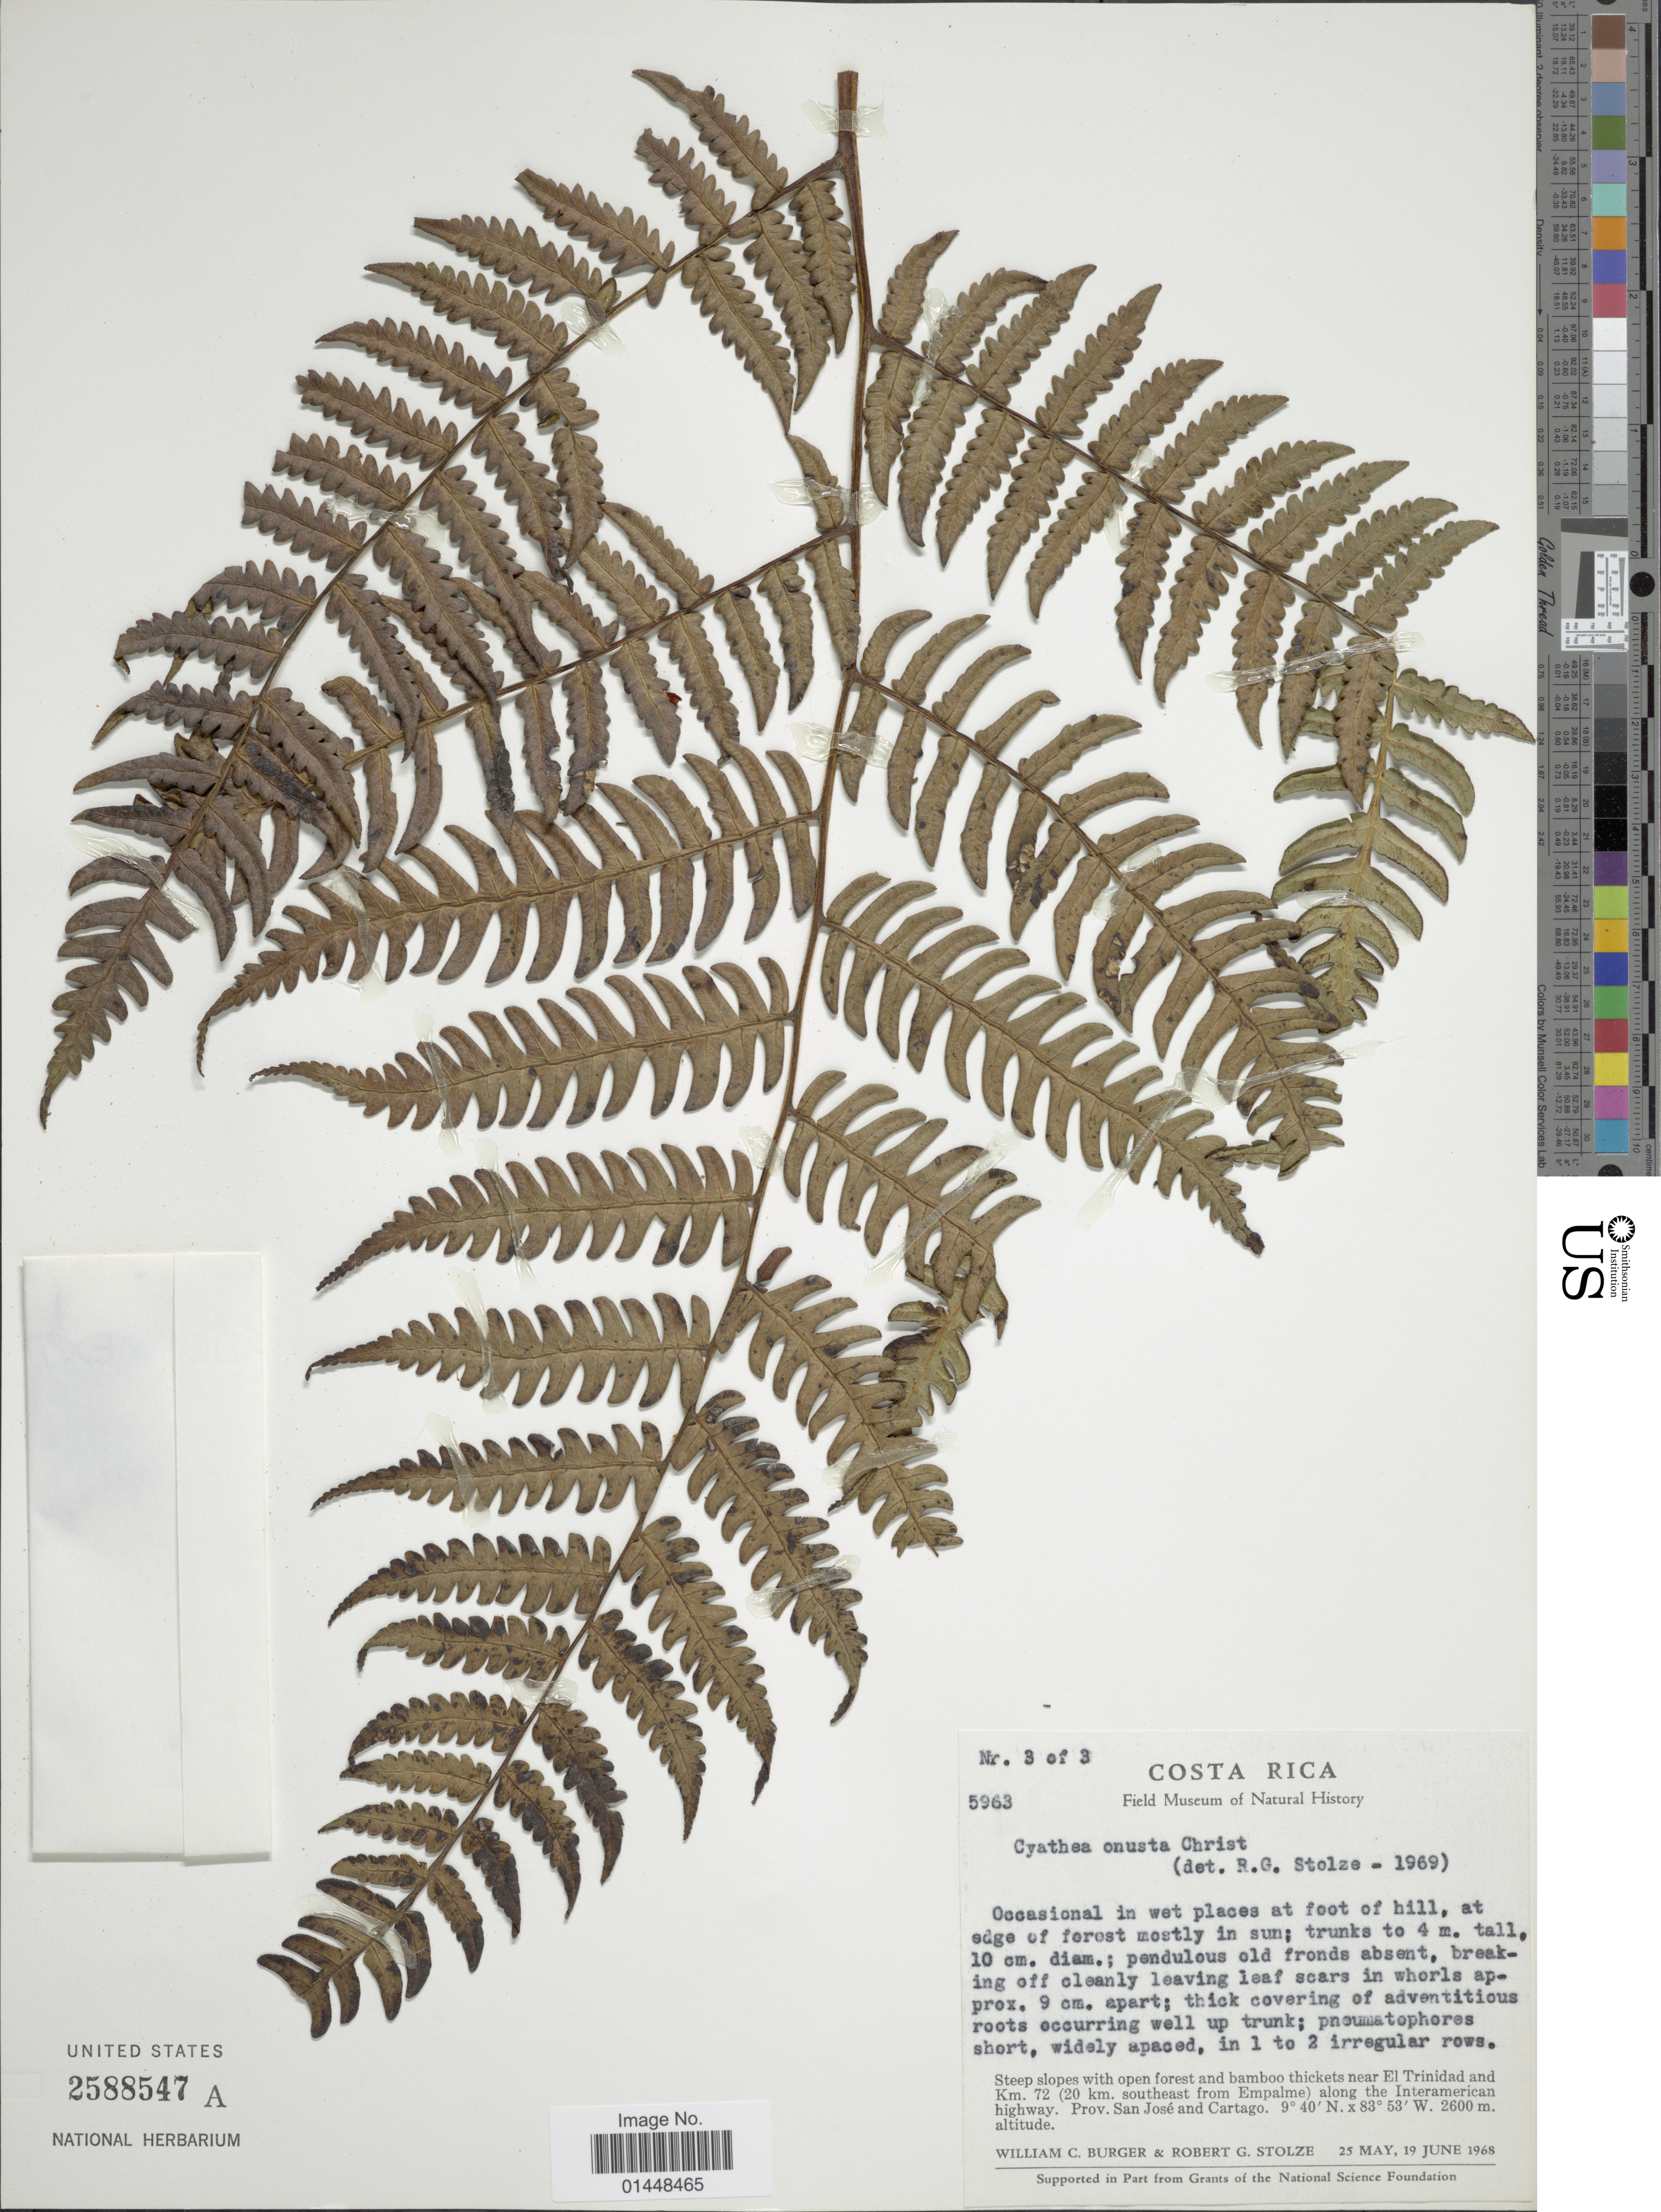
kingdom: Plantae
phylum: Tracheophyta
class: Polypodiopsida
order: Cyatheales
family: Cyatheaceae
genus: Cyathea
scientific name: Cyathea caracasana var. maxonii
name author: (Underw.) R.M. Tryon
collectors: W. Burger & R. G. Stolze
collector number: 5963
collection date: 1968-05-25/1968-06-19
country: Costa Rica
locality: Thickets near El Trinidad and Km. 72 (20 km southeast from Empalme) along the Interamerican Highway. Prov. San Jose and Cartago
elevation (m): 2600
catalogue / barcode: US 2588547A